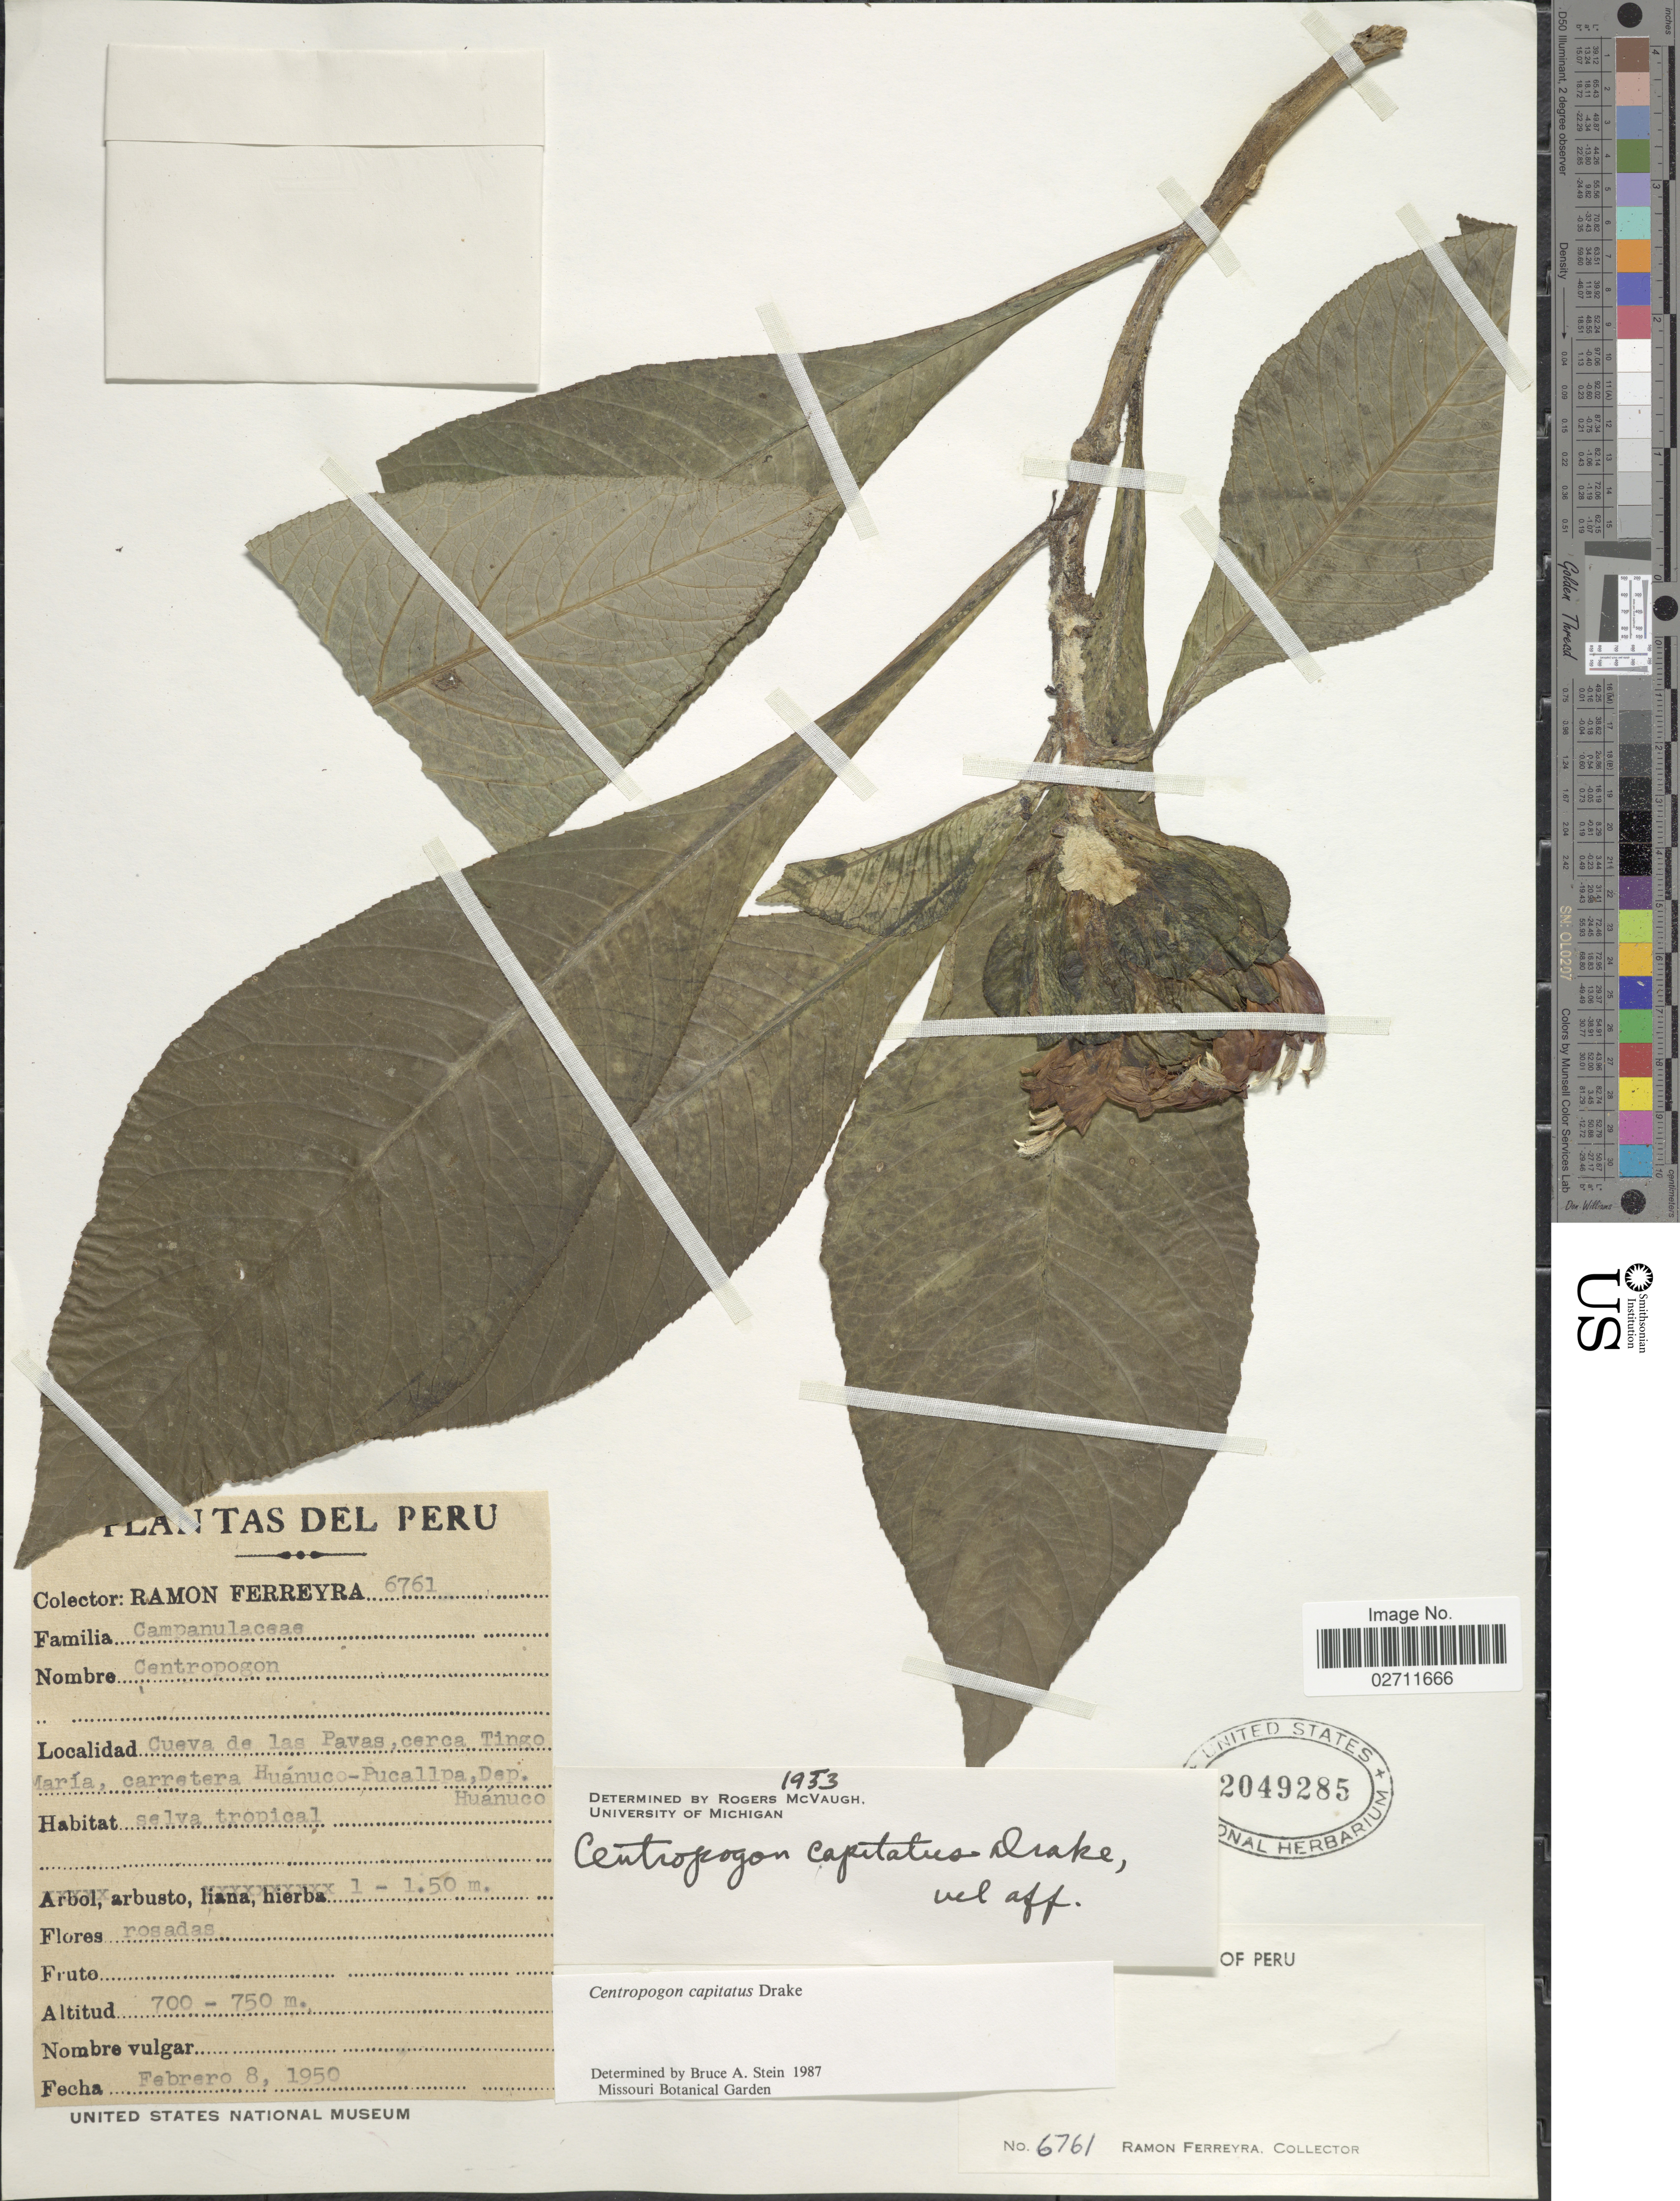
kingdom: Plantae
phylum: Tracheophyta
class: Magnoliopsida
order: Asterales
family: Campanulaceae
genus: Centropogon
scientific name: Centropogon capitatus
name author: Drake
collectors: R. A. Ferreyra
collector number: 6761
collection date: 1950-02-08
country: Peru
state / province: Huánuco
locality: Cueva de las Pavas, cerca Tingo Maria, carretera Huanuco-Pucallpa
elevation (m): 700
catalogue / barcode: US 2049285